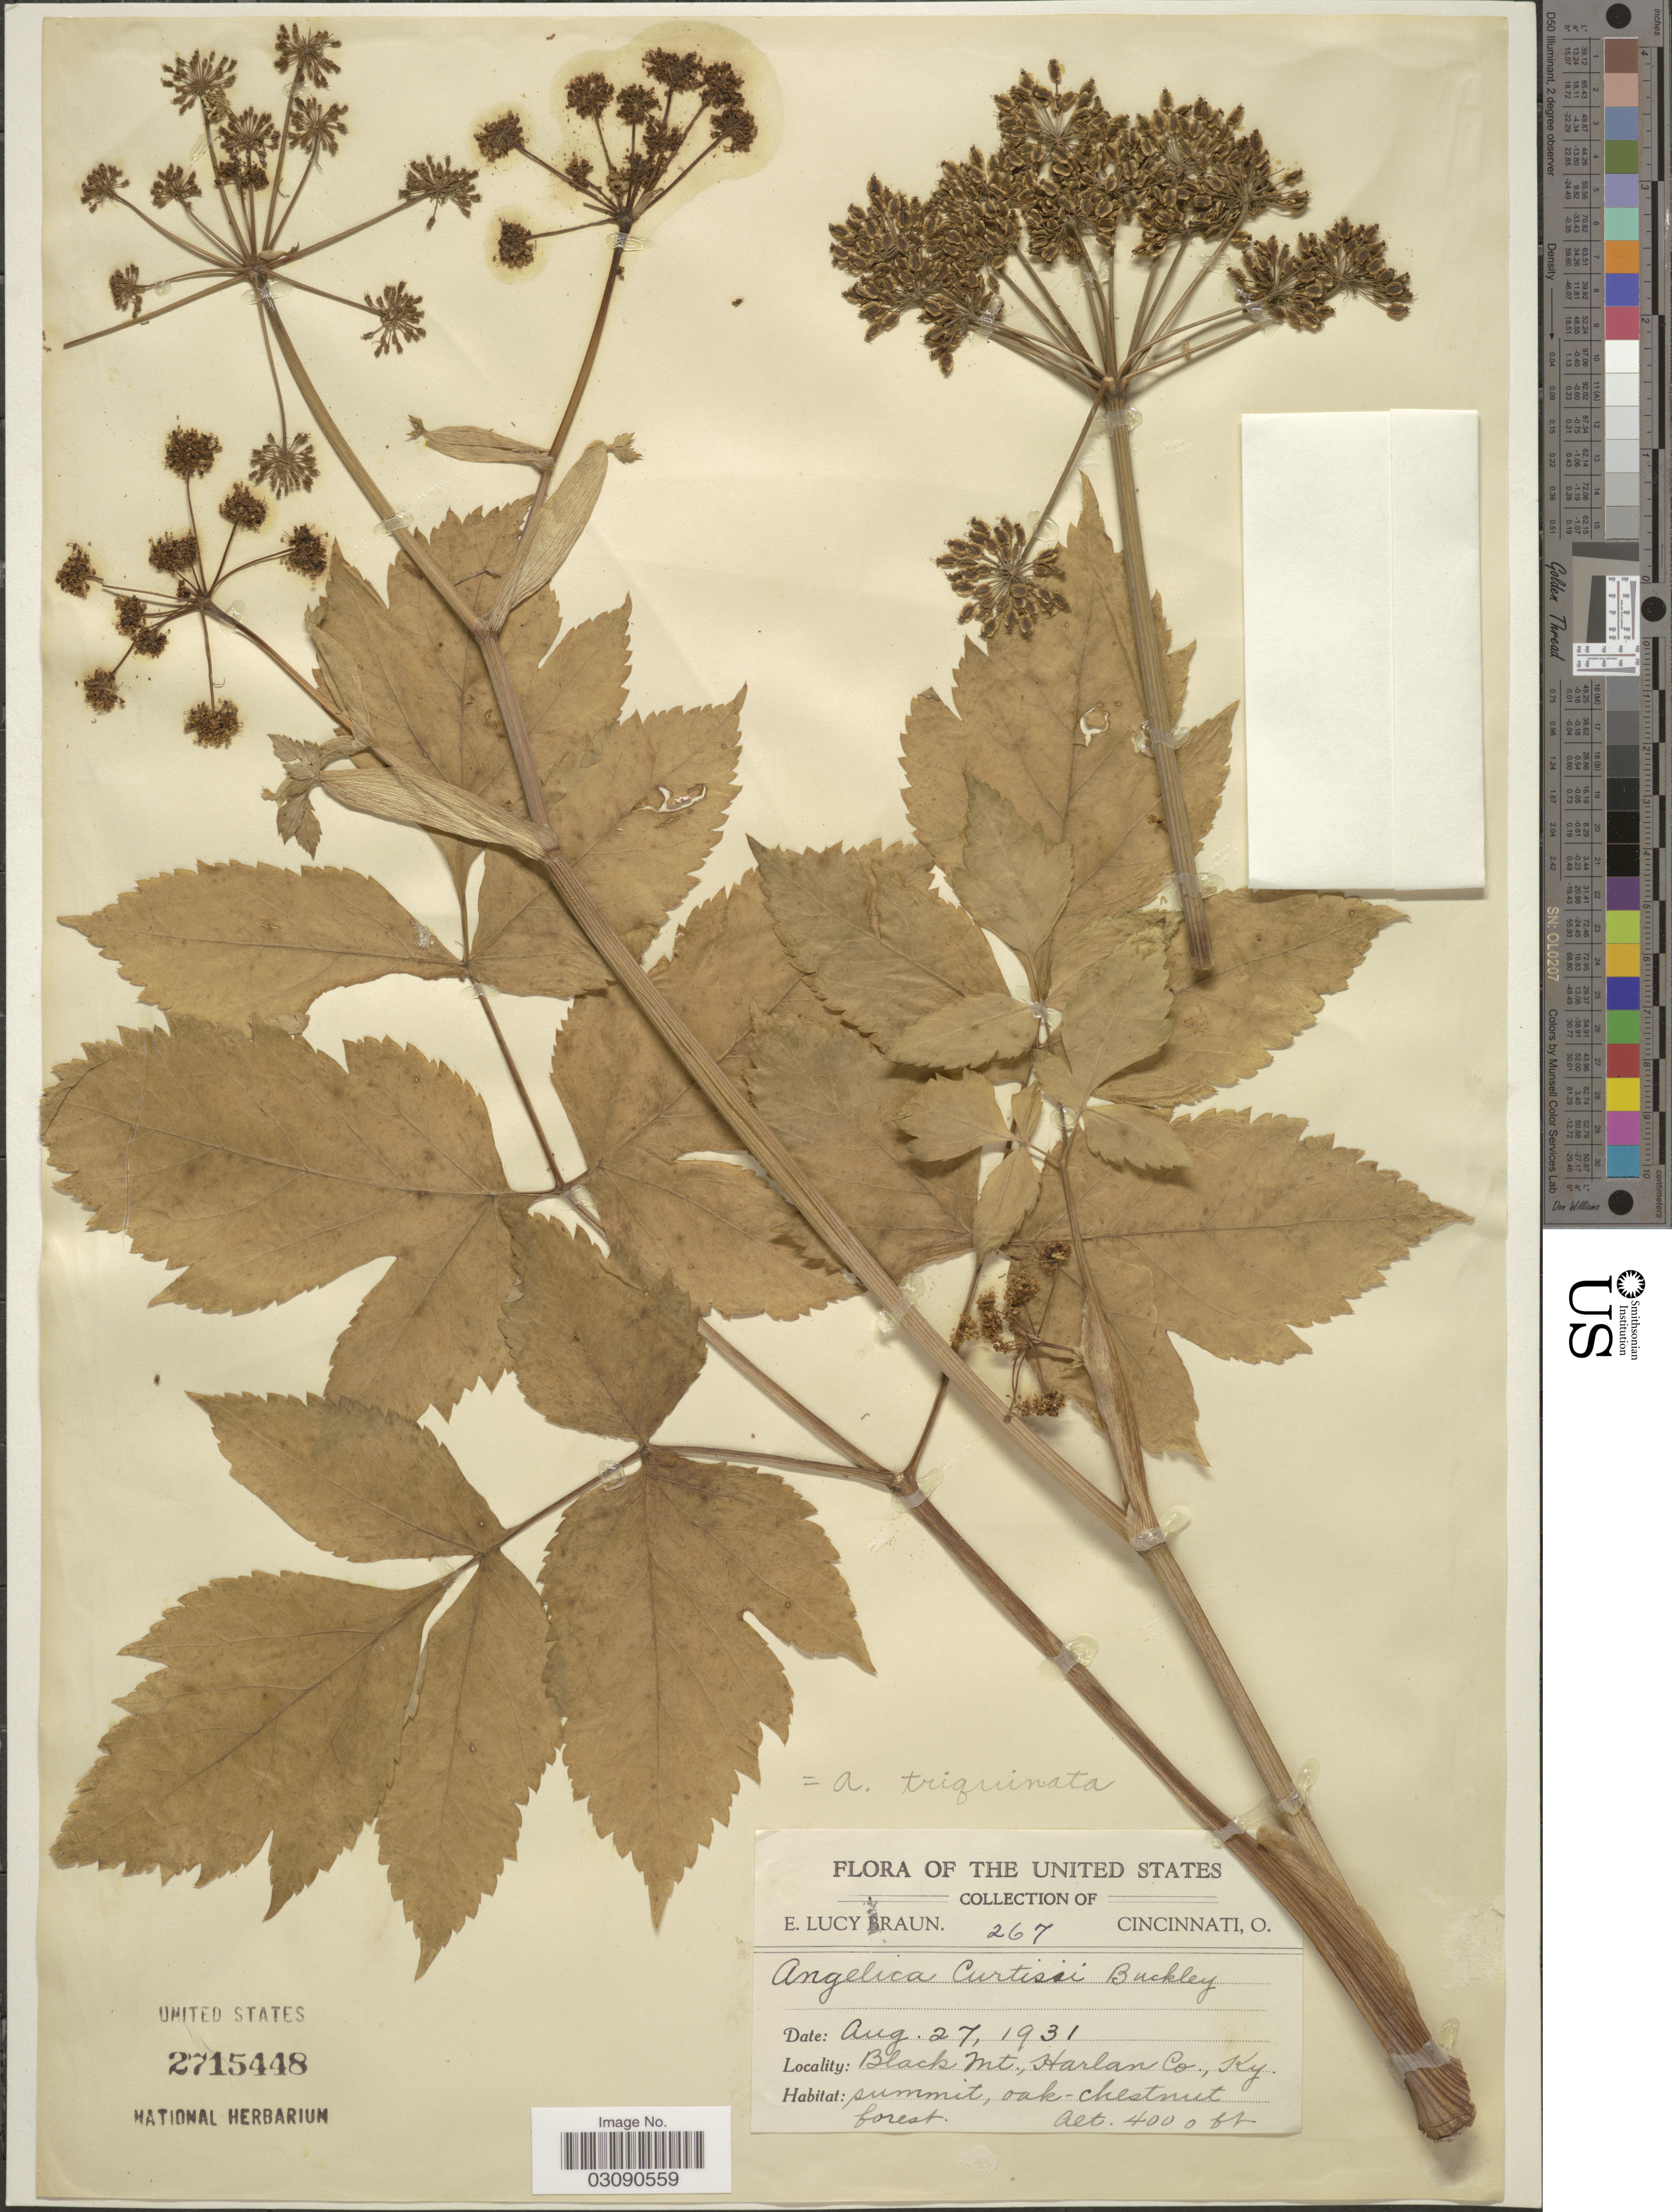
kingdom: Plantae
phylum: Tracheophyta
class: Magnoliopsida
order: Apiales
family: Apiaceae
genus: Angelica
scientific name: Angelica triquinata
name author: Michx.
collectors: E. L. Braun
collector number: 267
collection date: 1931-08-27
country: United States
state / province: Kentucky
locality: Black Mt., Harlan Co.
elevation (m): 1219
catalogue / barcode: US 2715448